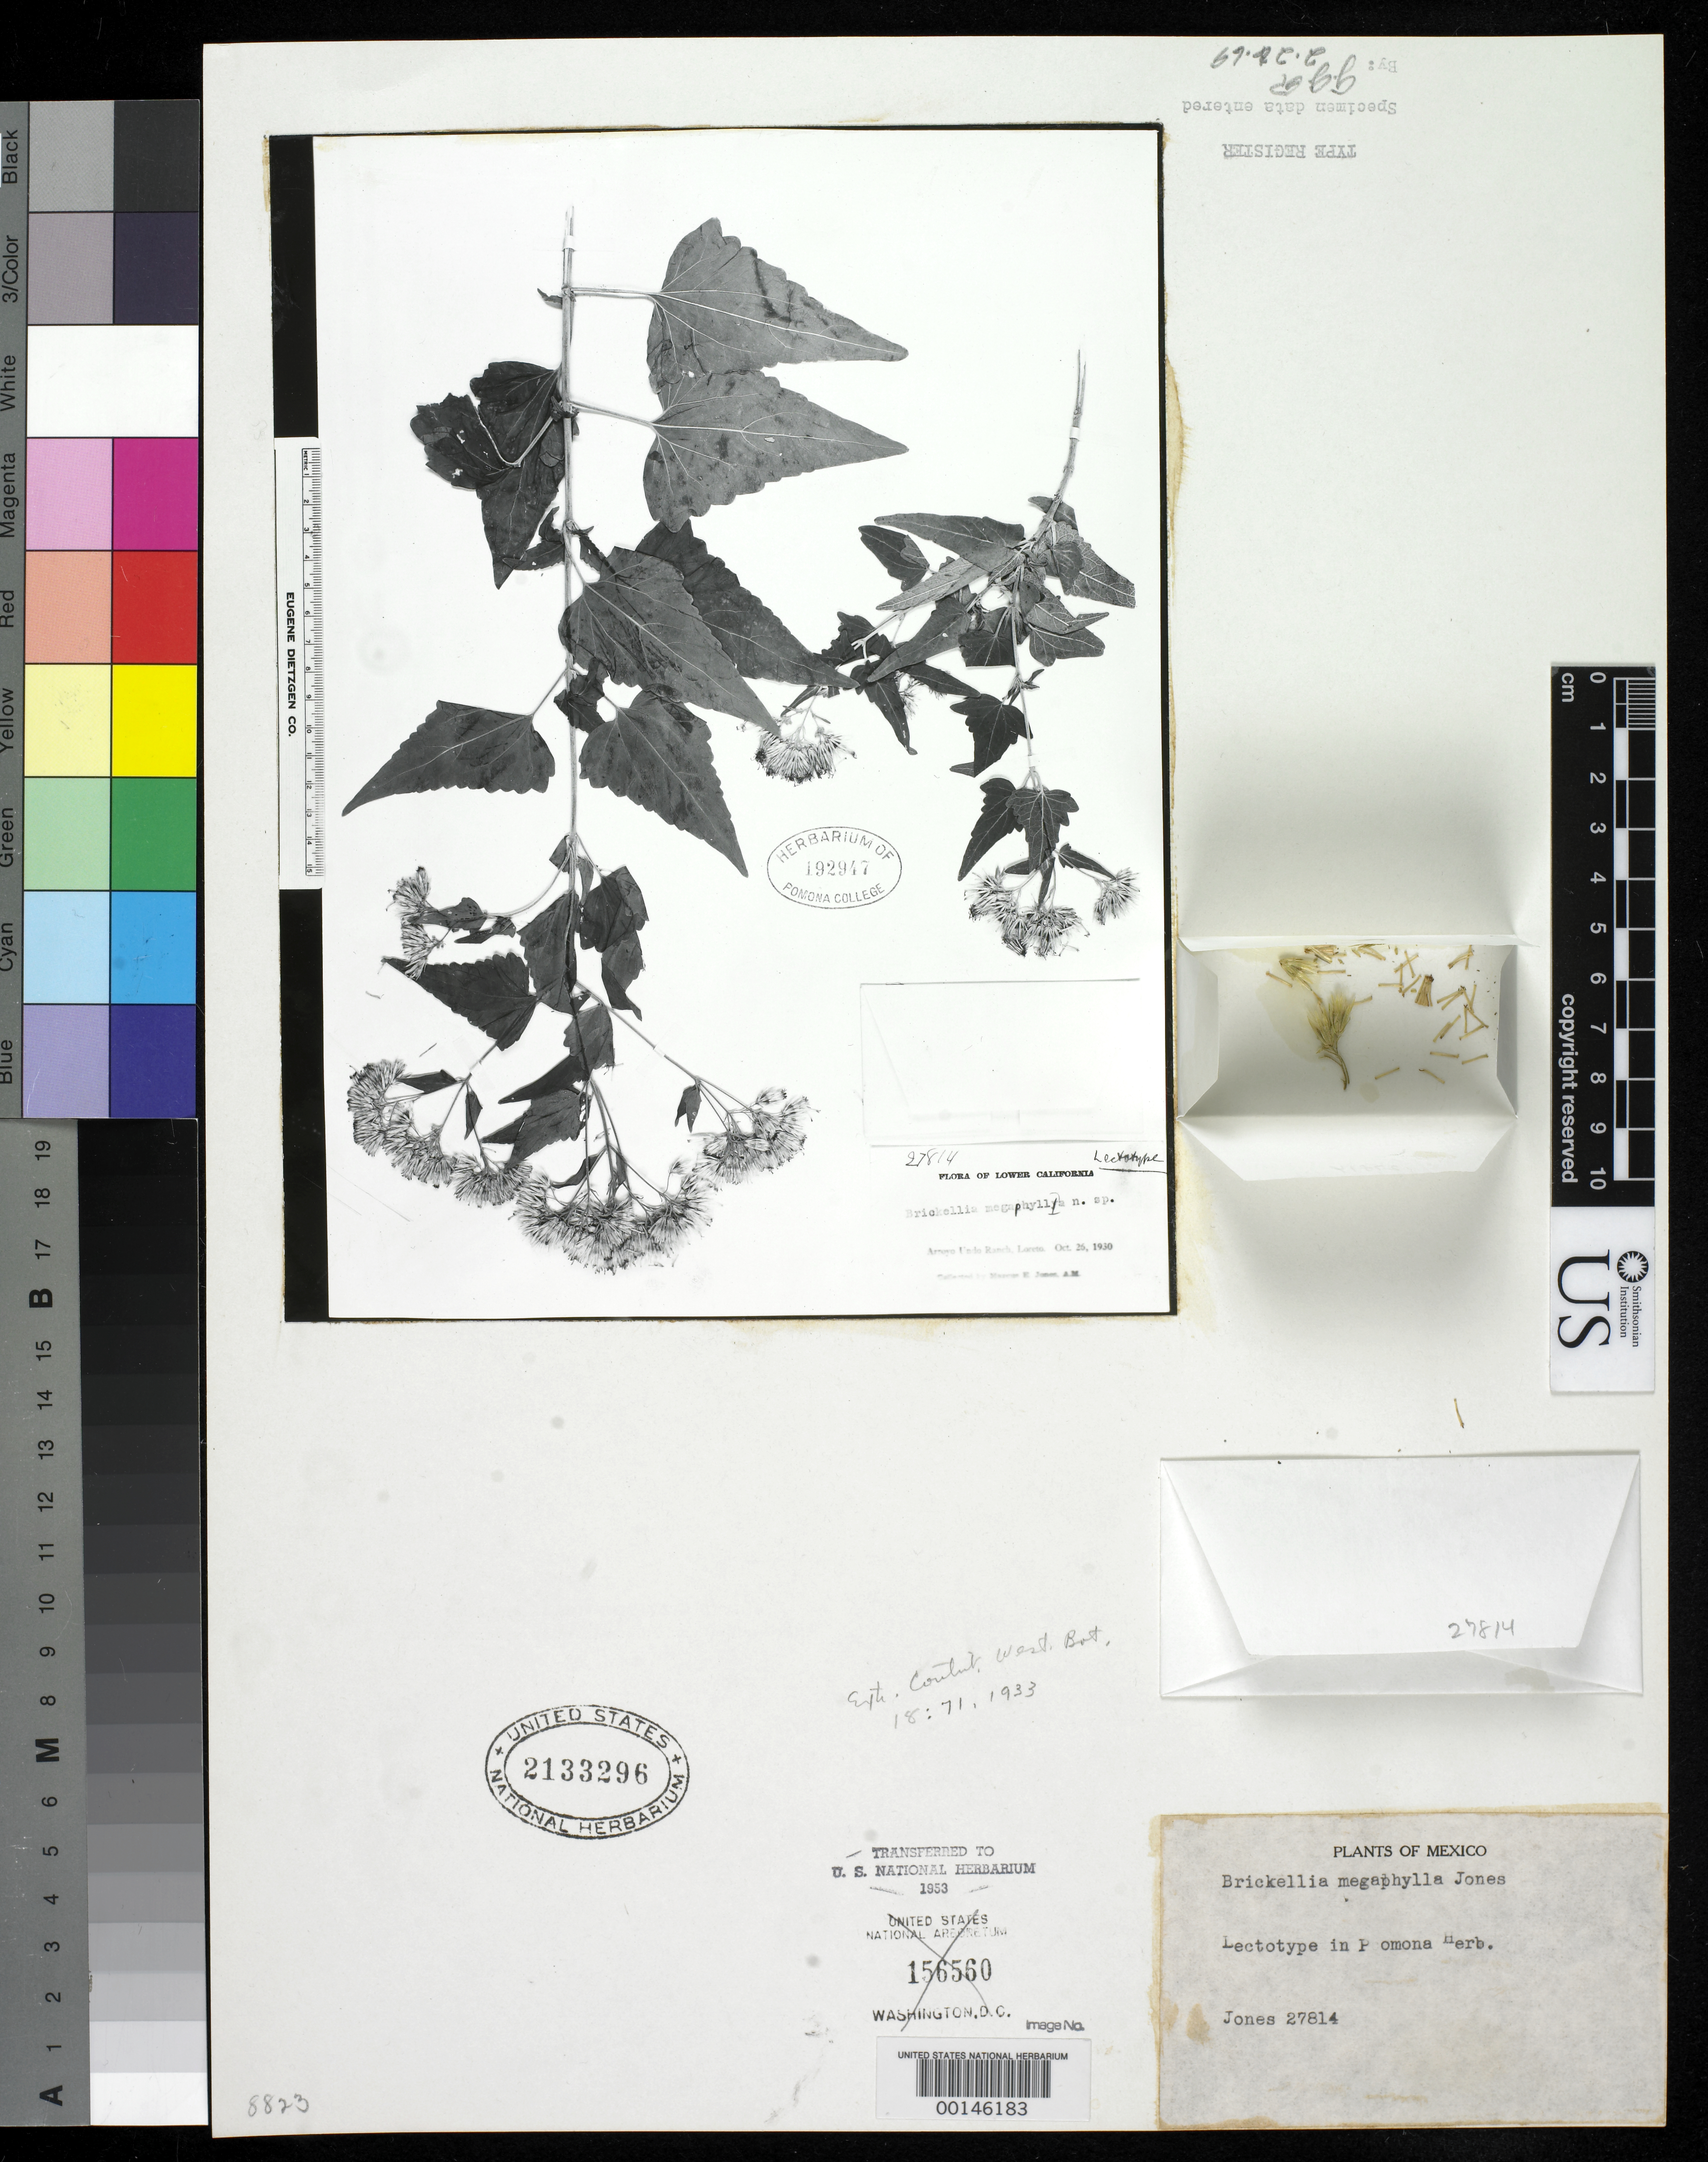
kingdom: Plantae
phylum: Tracheophyta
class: Magnoliopsida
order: Asterales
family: Asteraceae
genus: Brickellia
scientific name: Brickellia megaphylla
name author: M.E. Jones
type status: Type Fragment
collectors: M. E. Jones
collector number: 27814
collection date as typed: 26 Oct 1930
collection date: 1930-10-26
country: Mexico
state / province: Baja California Sur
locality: Loreto.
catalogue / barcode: US 2133296